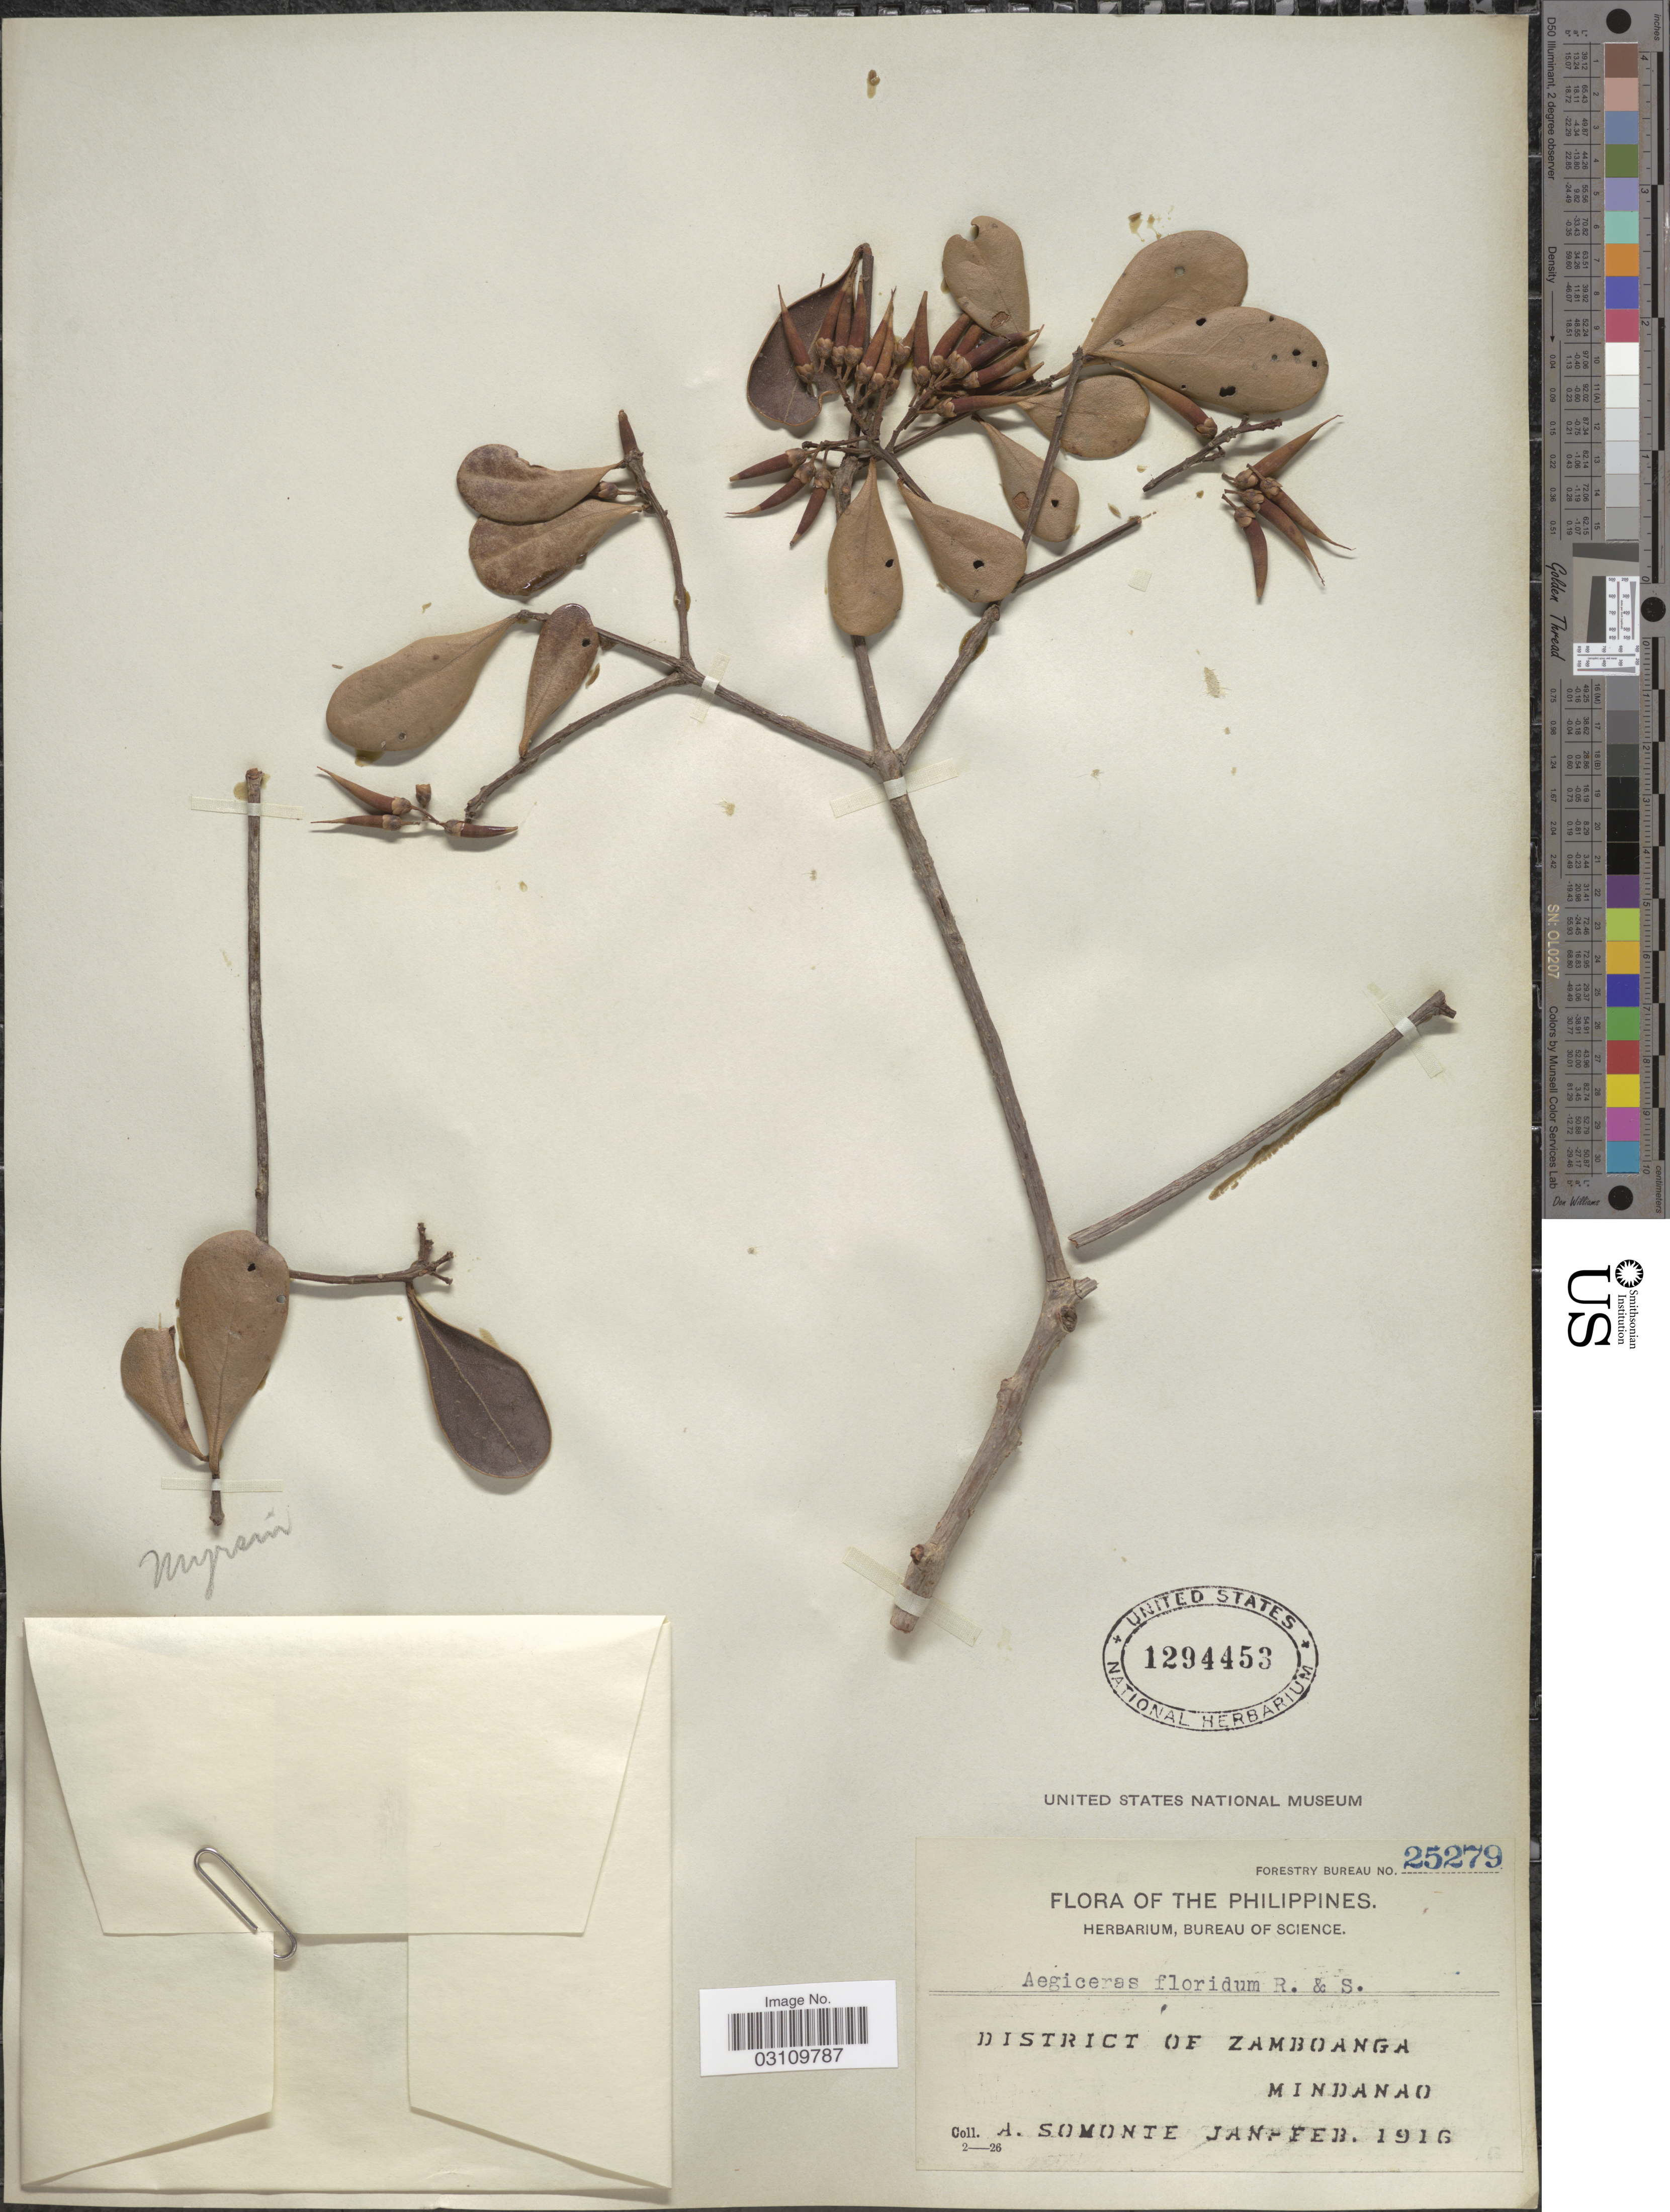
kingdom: Plantae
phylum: Tracheophyta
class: Magnoliopsida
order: Ericales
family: Primulaceae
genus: Aegiceras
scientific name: Aegiceras floridum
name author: Roem. & Schult.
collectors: A. Somonte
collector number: Forestry Bureau 25279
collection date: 1916-01/1916-02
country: Philippines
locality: District of Zamboanga, Mindanao.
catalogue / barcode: US 1294453